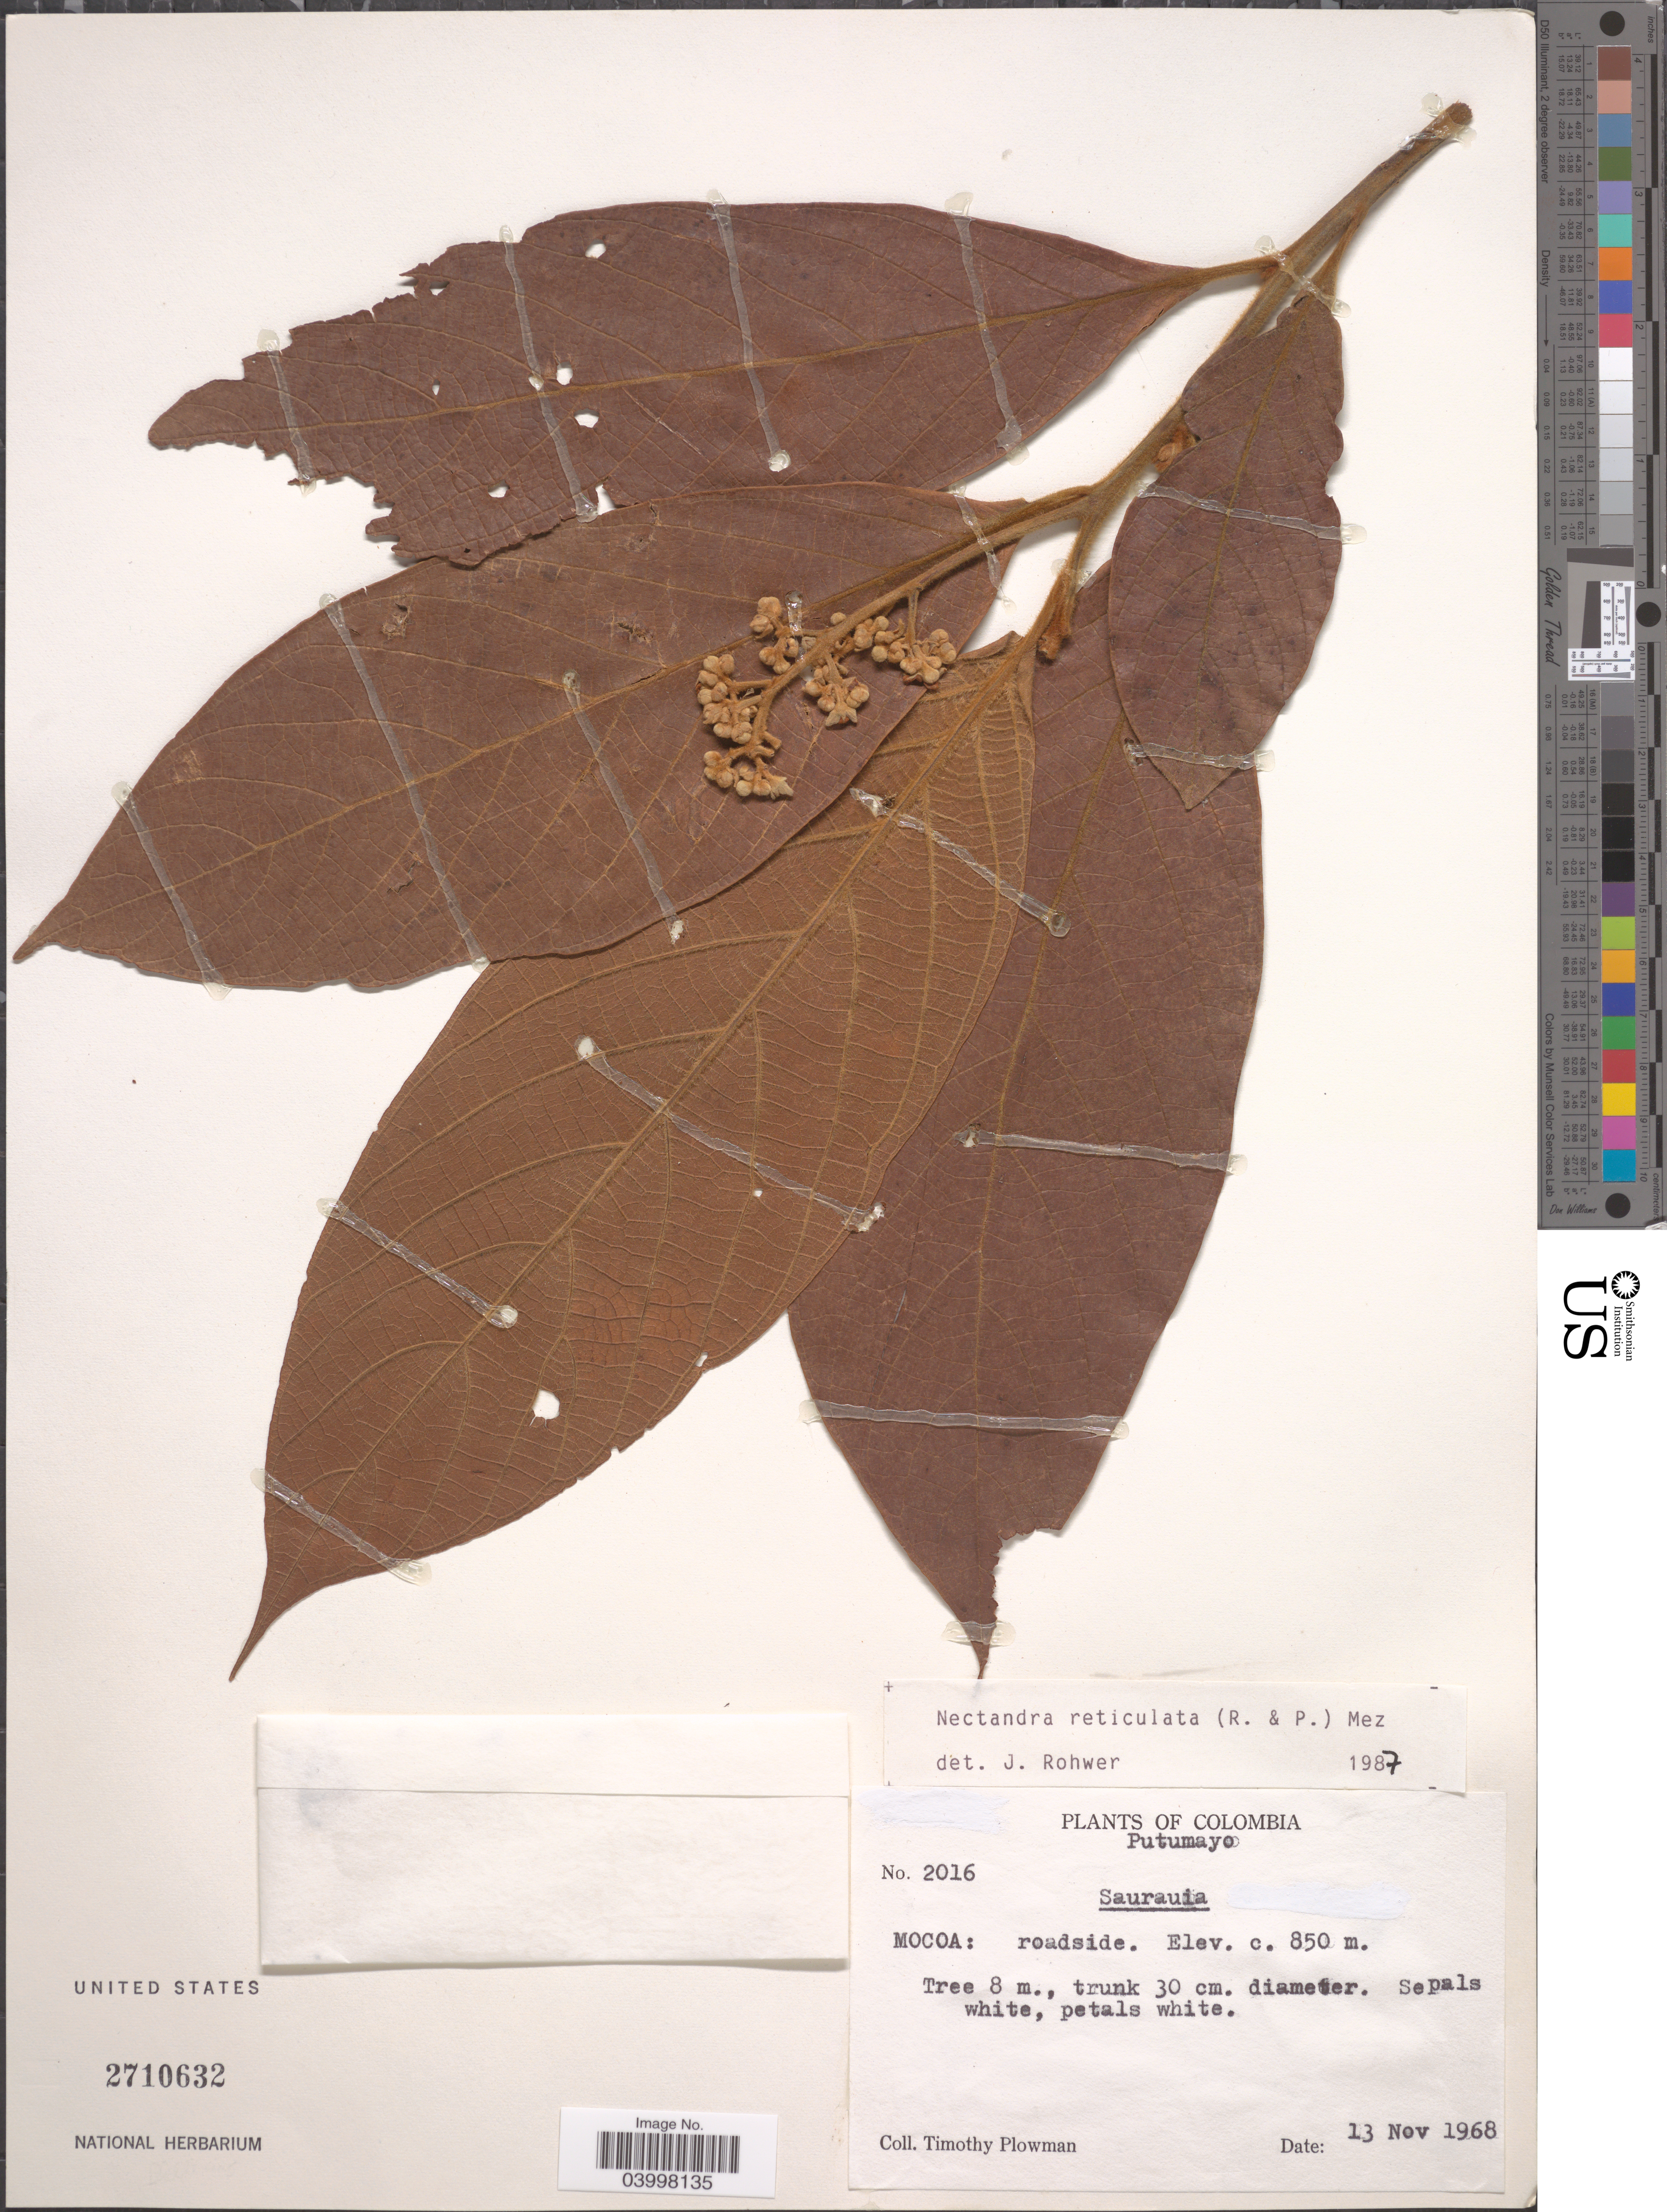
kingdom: Plantae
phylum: Tracheophyta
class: Magnoliopsida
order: Laurales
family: Lauraceae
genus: Nectandra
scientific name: Nectandra reticulata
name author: (Ruiz & Pav.) Mez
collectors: T. Plowman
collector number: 2016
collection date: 1968-11-13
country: Colombia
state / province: Putumayo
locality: Mocoa.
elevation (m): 850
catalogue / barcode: US 2710632